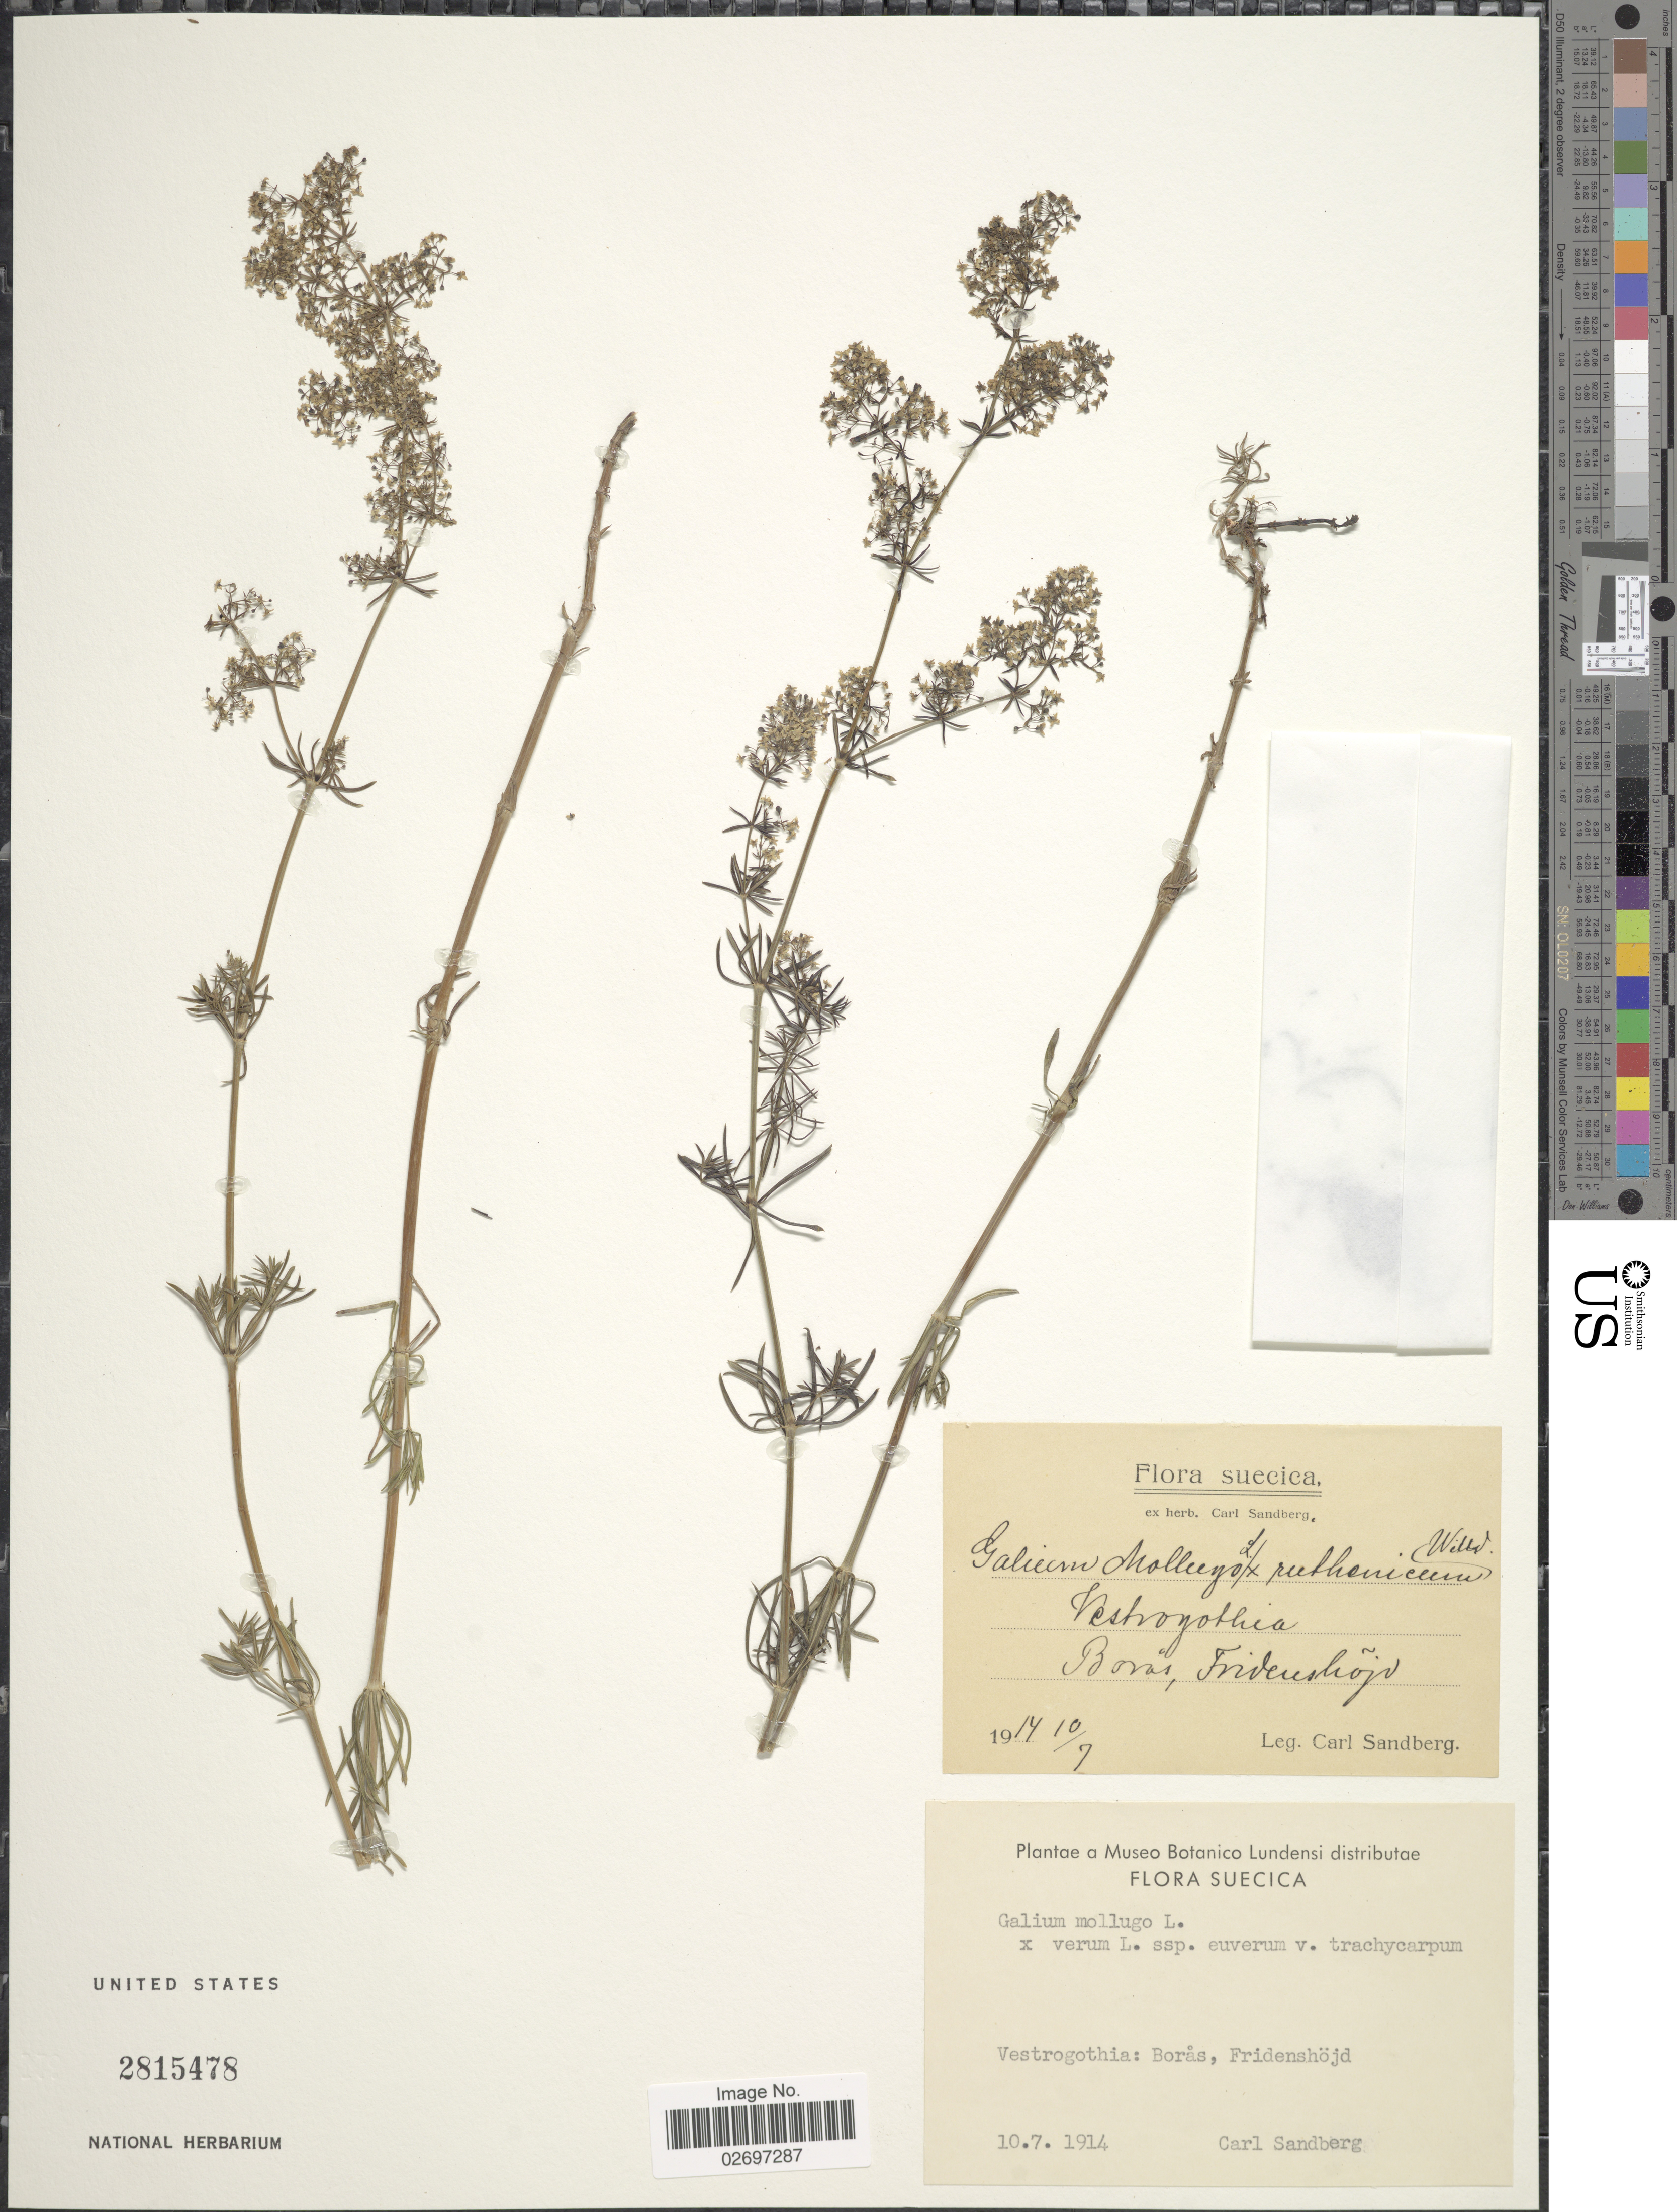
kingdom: Plantae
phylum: Tracheophyta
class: Magnoliopsida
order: Gentianales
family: Rubiaceae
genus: Galium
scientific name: Galium mollugo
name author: L.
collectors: C. Sandberg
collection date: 1914-07-10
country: Sweden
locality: Suecica. Vestrogothia: Boras, Fridenshöjd.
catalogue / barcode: US 2815478